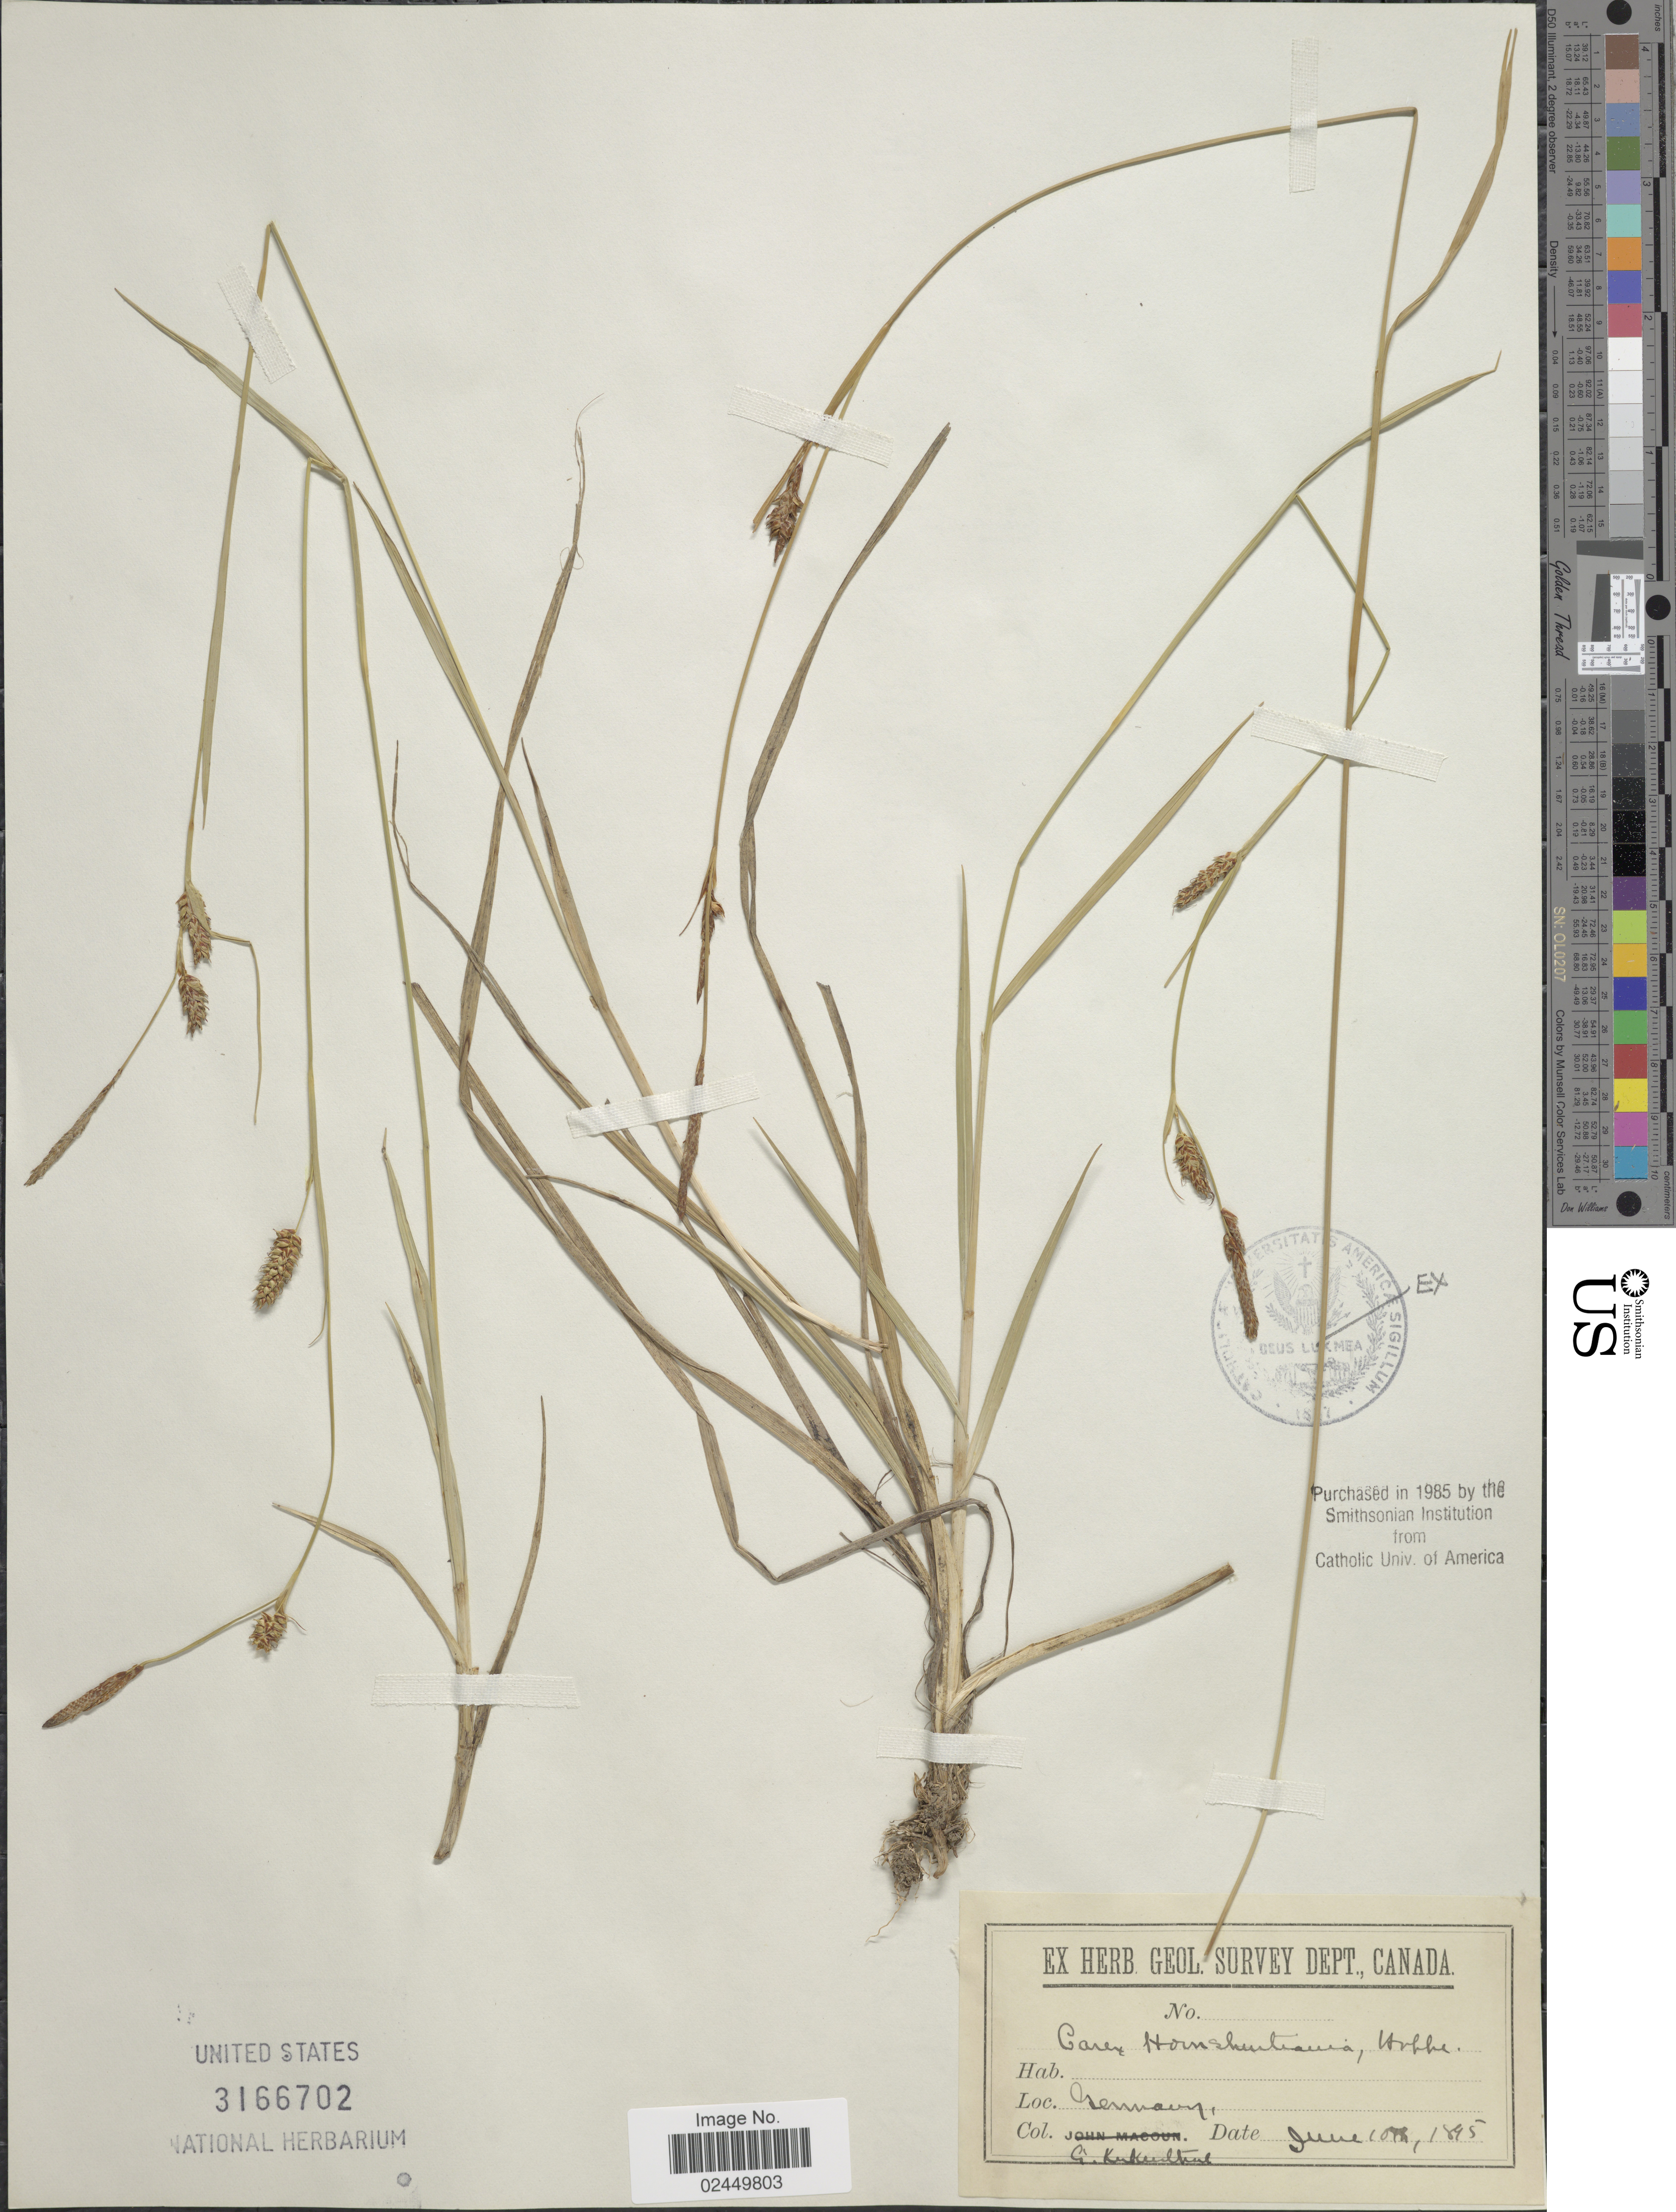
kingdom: Plantae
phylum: Tracheophyta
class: Liliopsida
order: Poales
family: Cyperaceae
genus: Carex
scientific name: Carex hostiana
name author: DC.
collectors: G. Kükenthal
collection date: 1895-06-10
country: Germany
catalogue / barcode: US 3166702